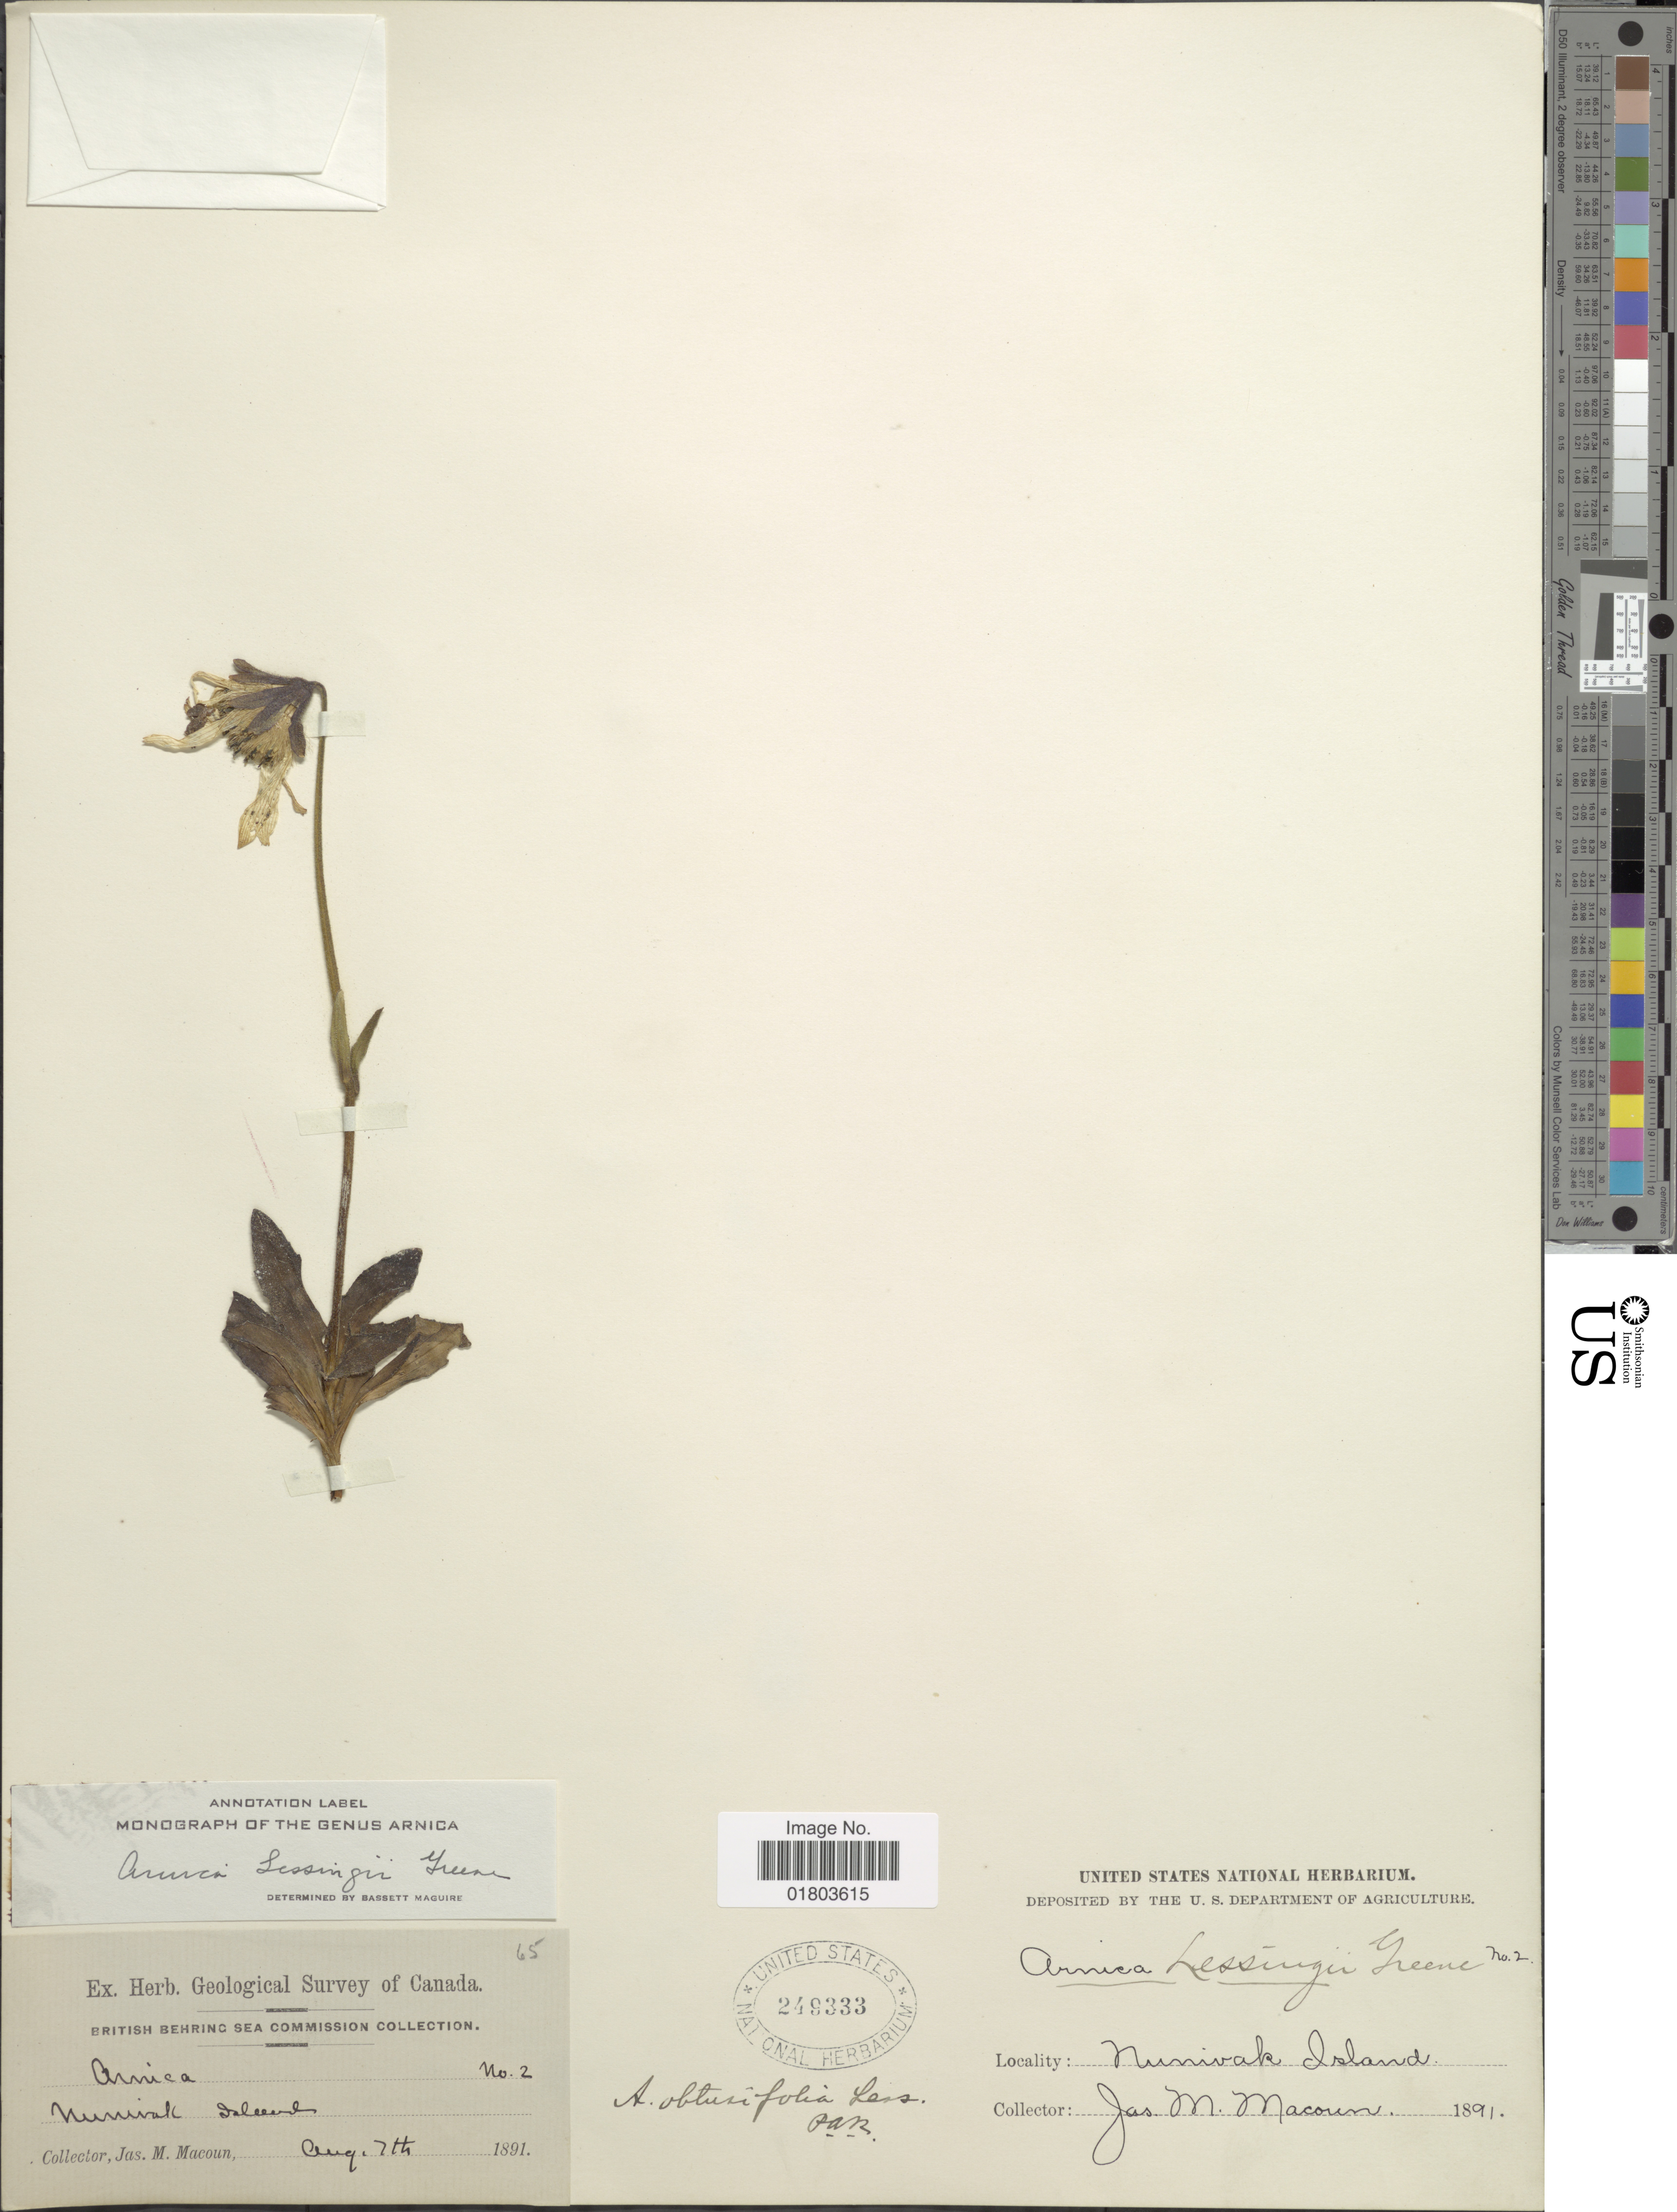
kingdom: Plantae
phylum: Tracheophyta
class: Magnoliopsida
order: Asterales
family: Asteraceae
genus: Arnica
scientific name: Arnica lessingii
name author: (Torr. & A. Gray) Greene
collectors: J. M. Macoun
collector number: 65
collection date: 1891-08-07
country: United States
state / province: Alaska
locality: British Behring Sea, Nunivak Island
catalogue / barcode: US 249333